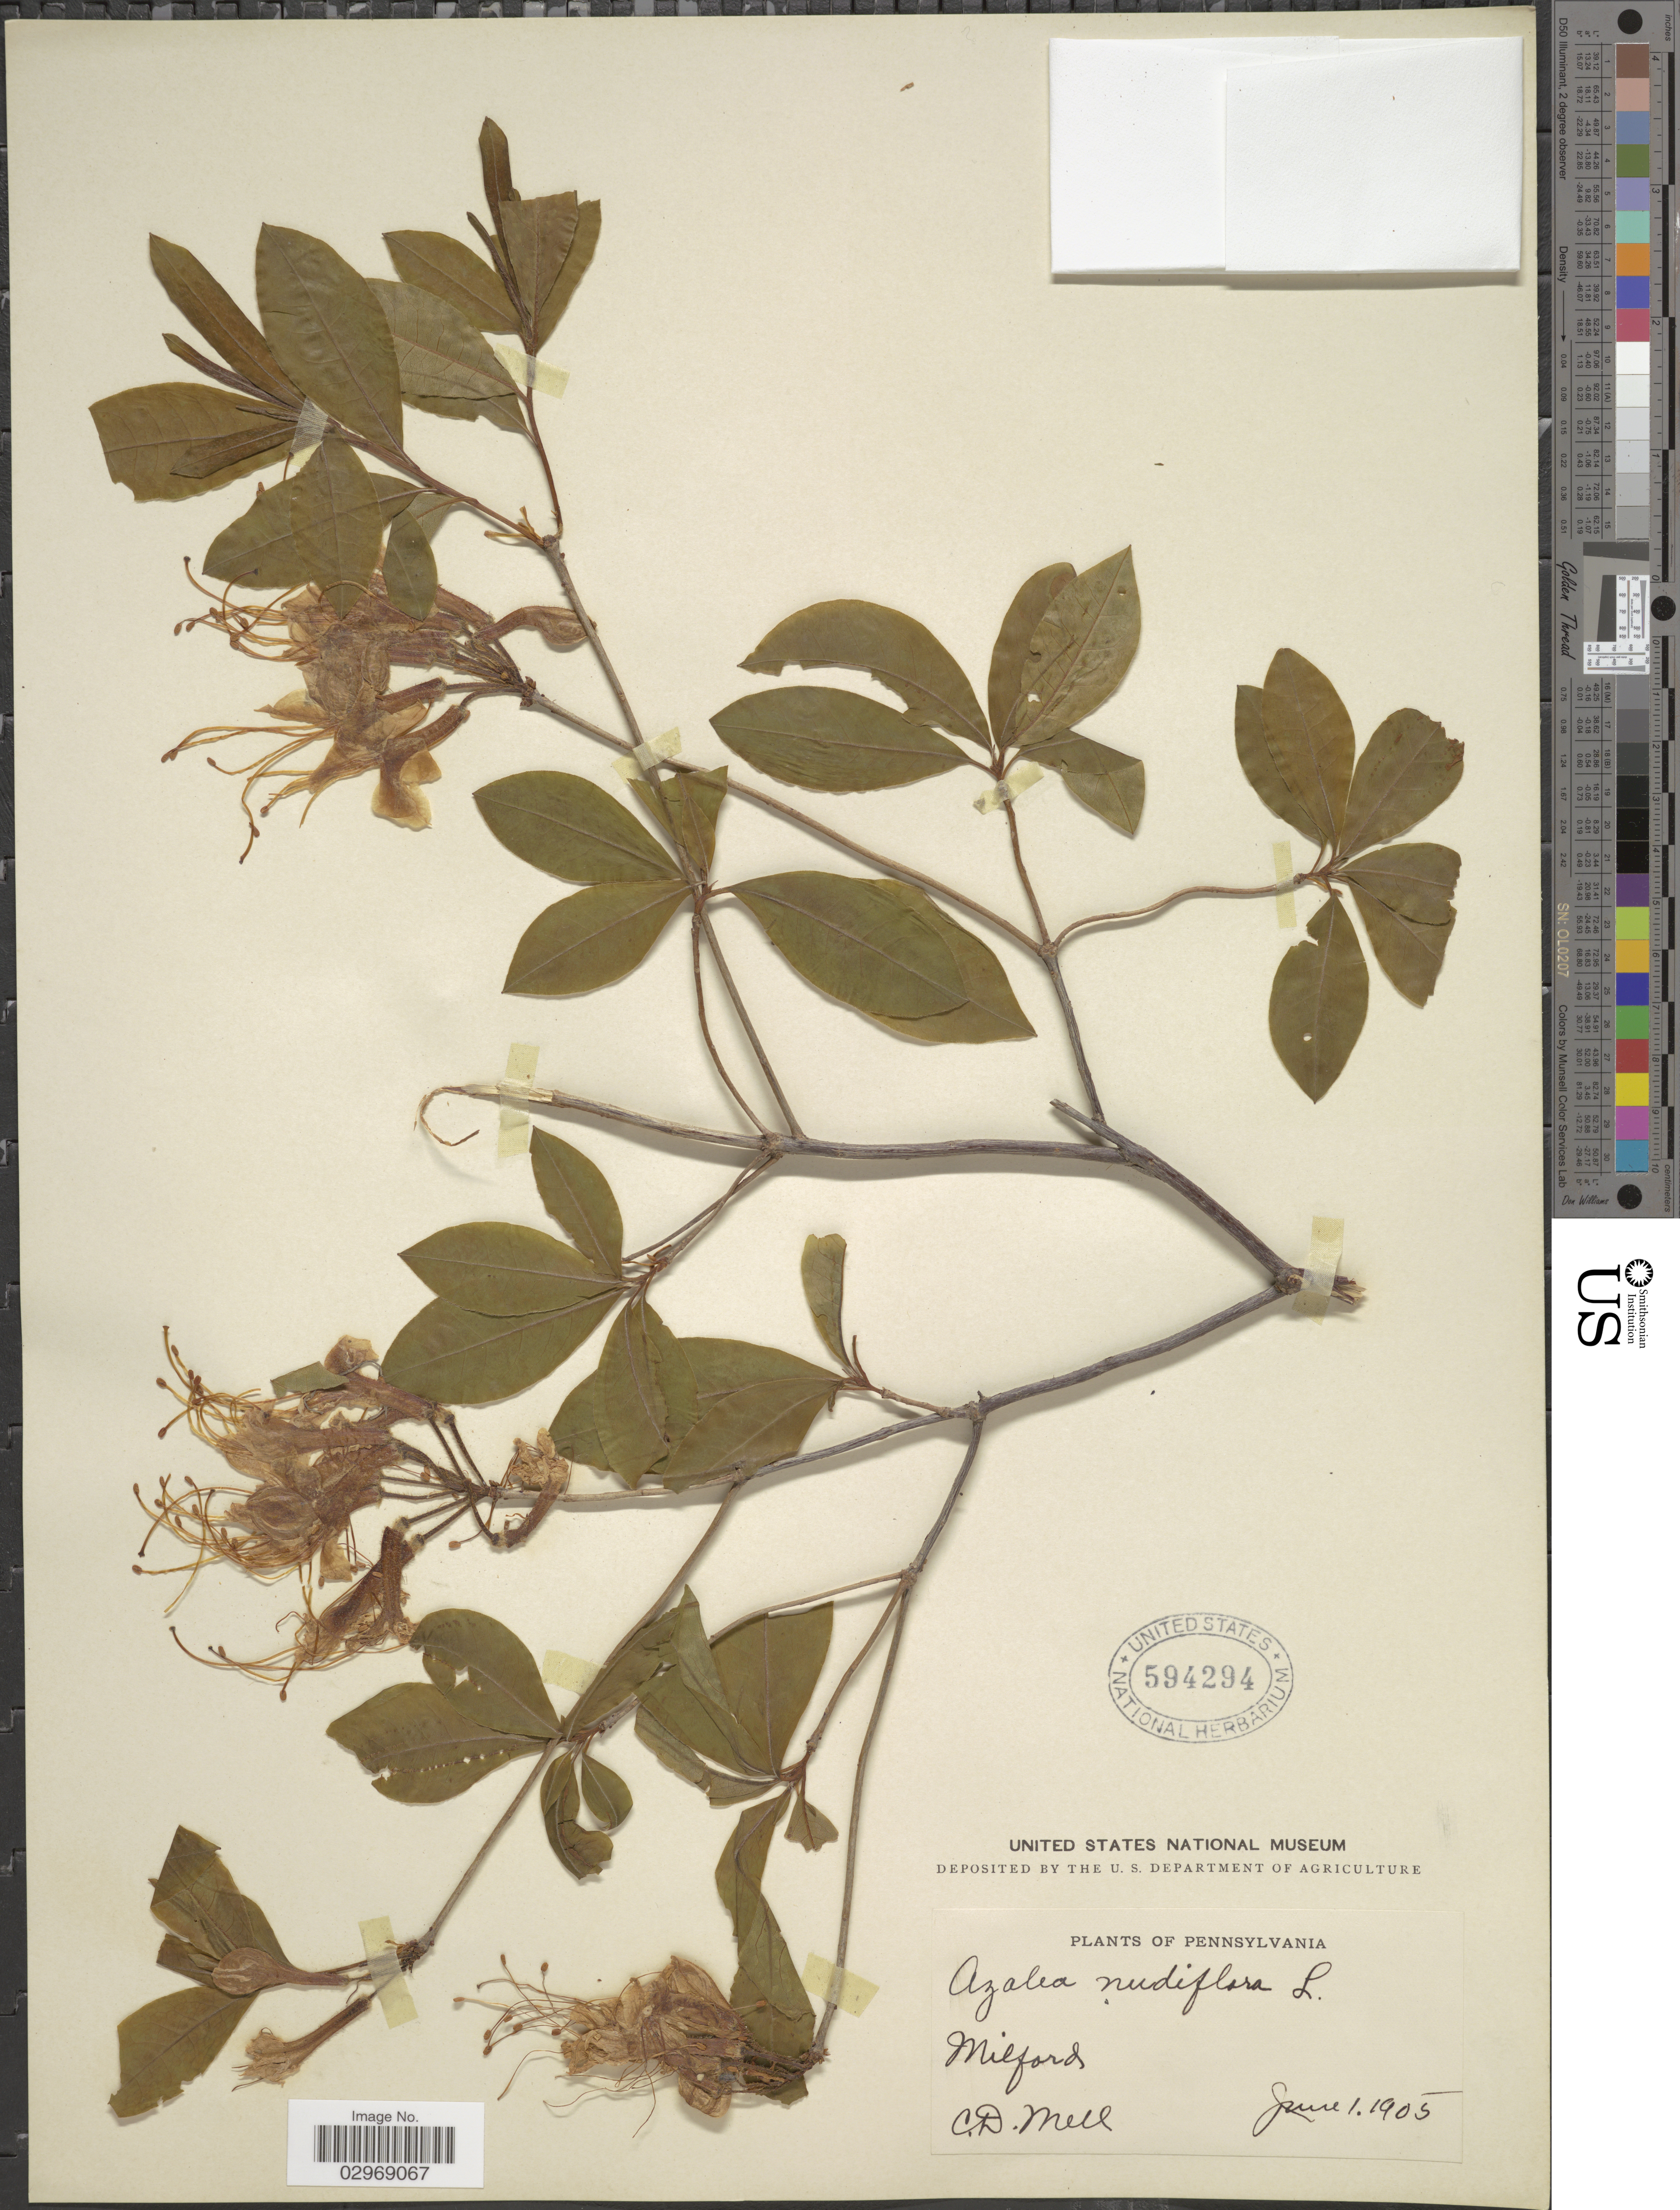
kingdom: Plantae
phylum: Tracheophyta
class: Magnoliopsida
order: Ericales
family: Ericaceae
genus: Rhododendron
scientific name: Rhododendron nudiflorum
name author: Torr.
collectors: C. D. Mell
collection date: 1905-06-01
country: United States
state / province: Pennsylvania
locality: Milford.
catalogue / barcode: US 594294